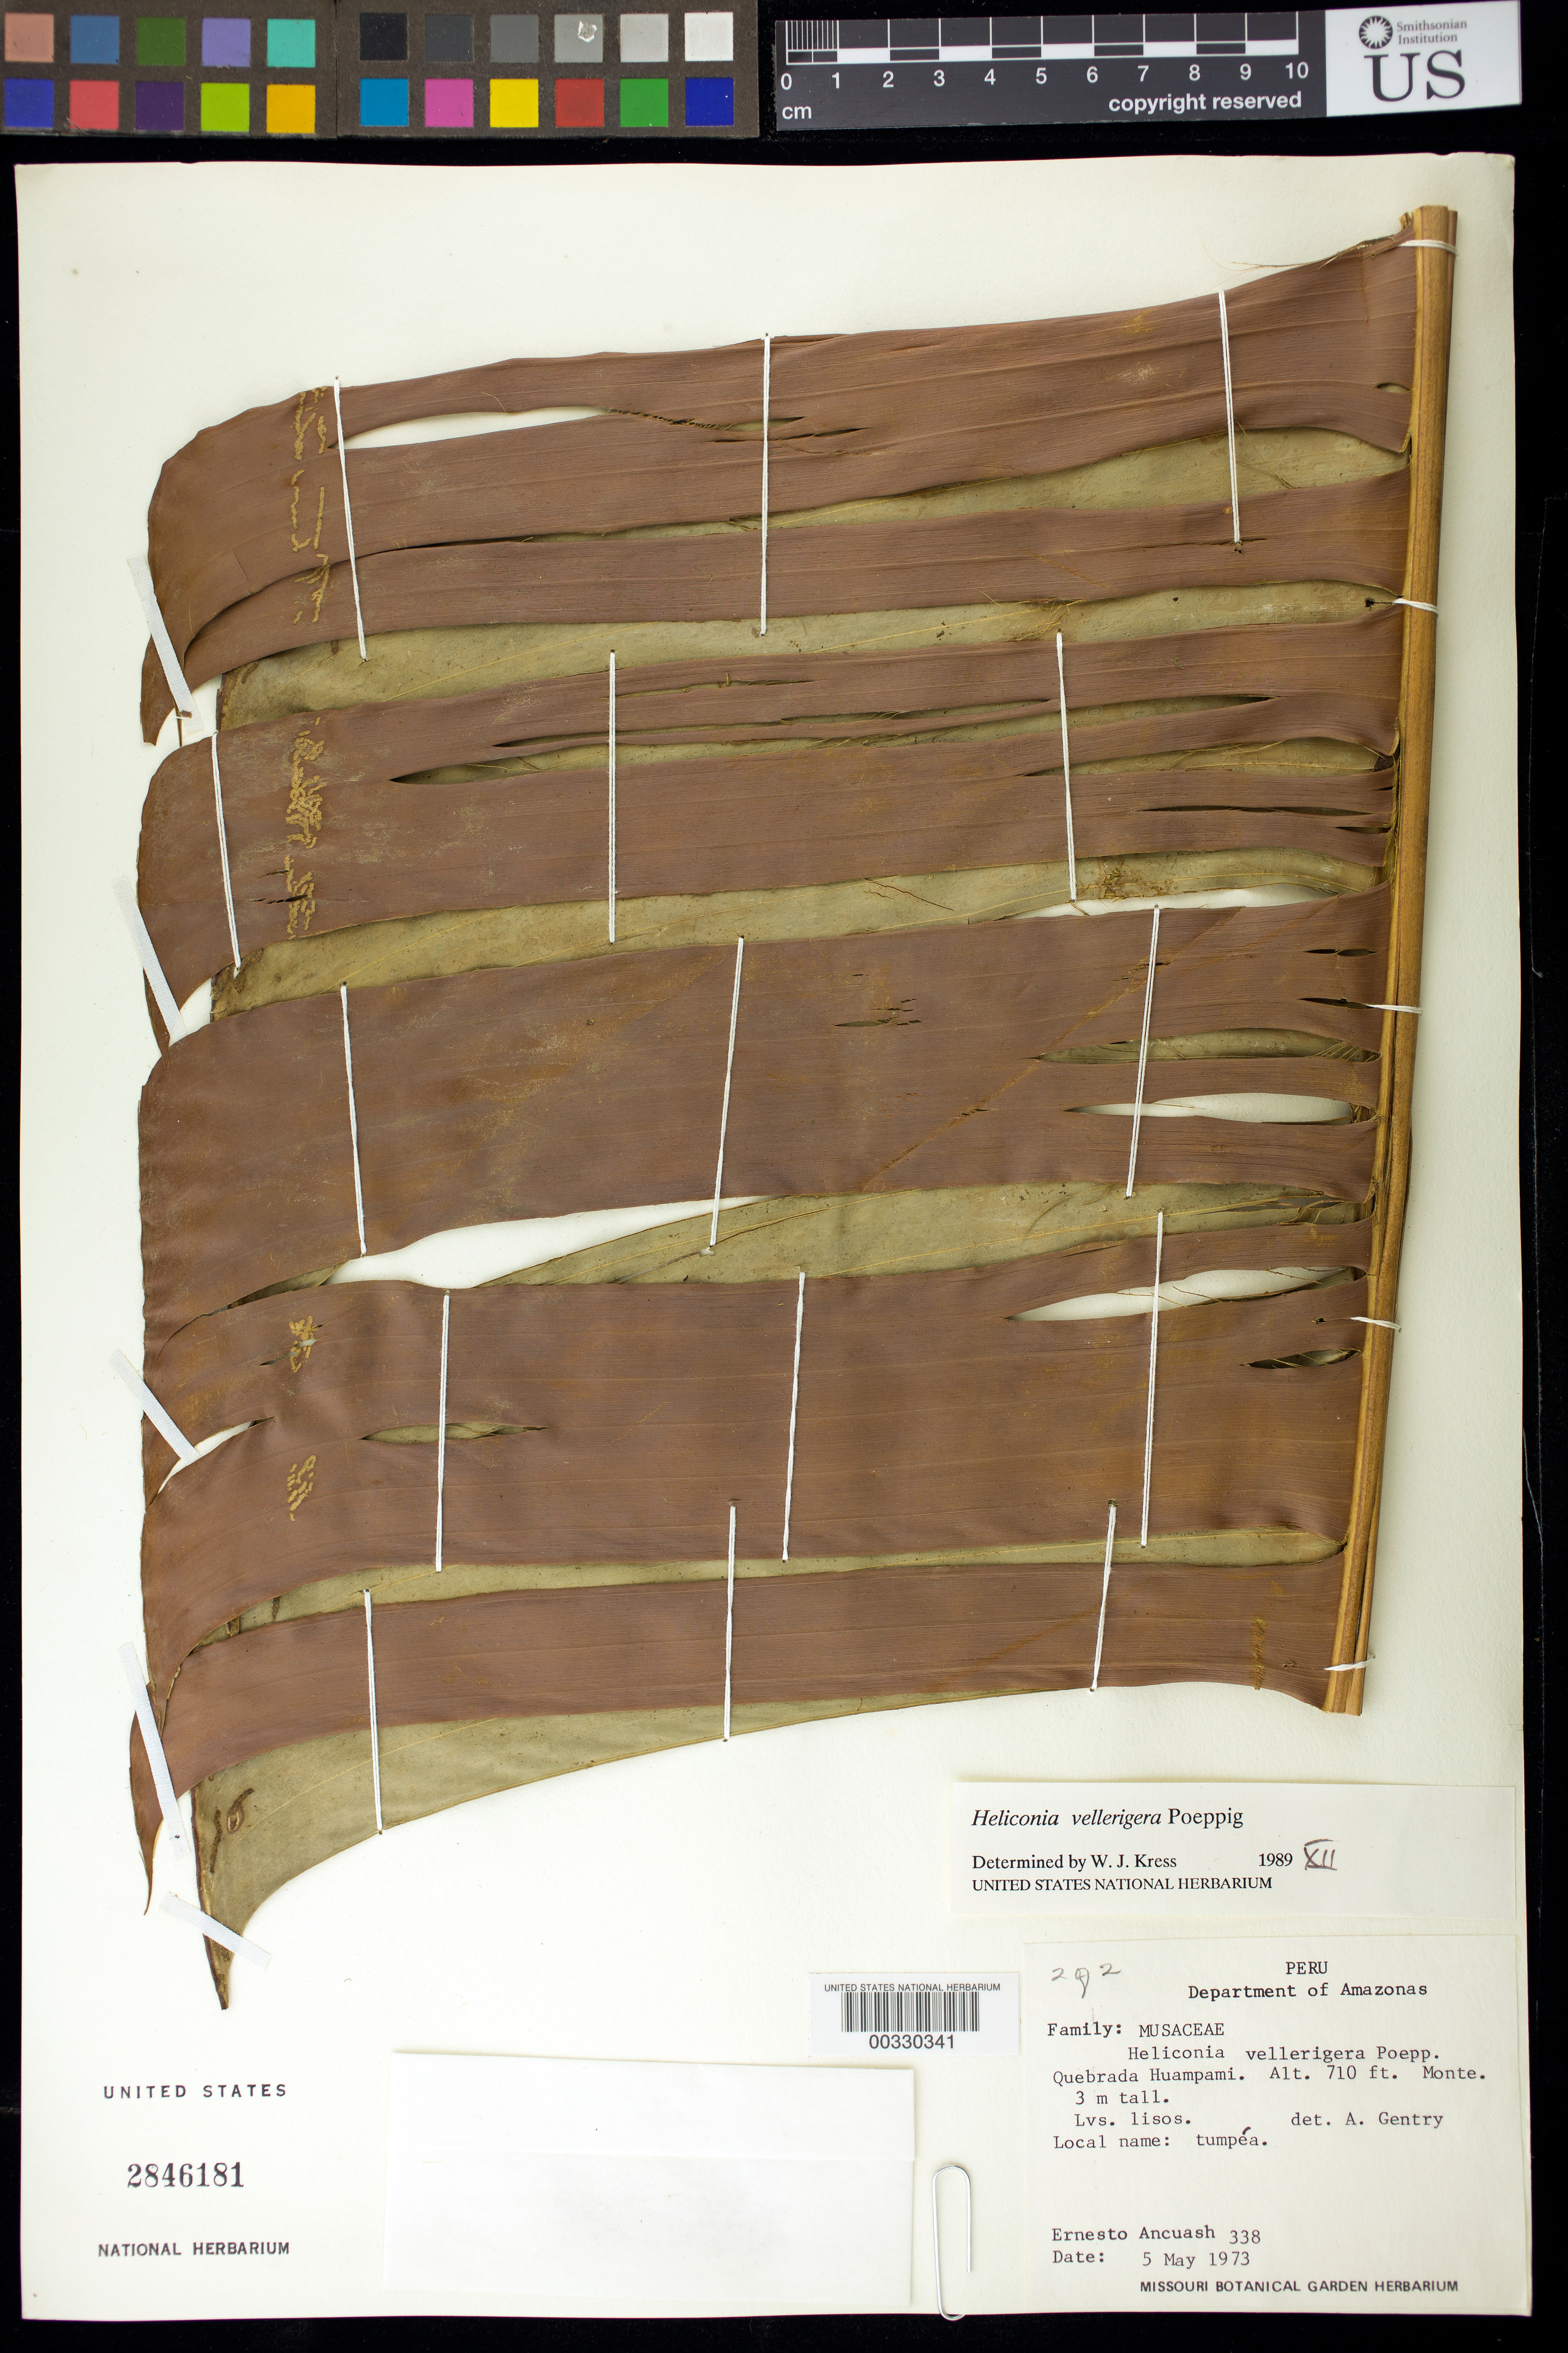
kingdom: Plantae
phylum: Tracheophyta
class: Liliopsida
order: Zingiberales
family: Heliconiaceae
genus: Heliconia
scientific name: Heliconia vellerigera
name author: Poepp.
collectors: E. Ancuash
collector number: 338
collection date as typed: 05 May 1973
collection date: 1973-05-05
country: Peru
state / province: Amazonas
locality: Quebrada Huampami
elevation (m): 216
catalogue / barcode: US 2846181